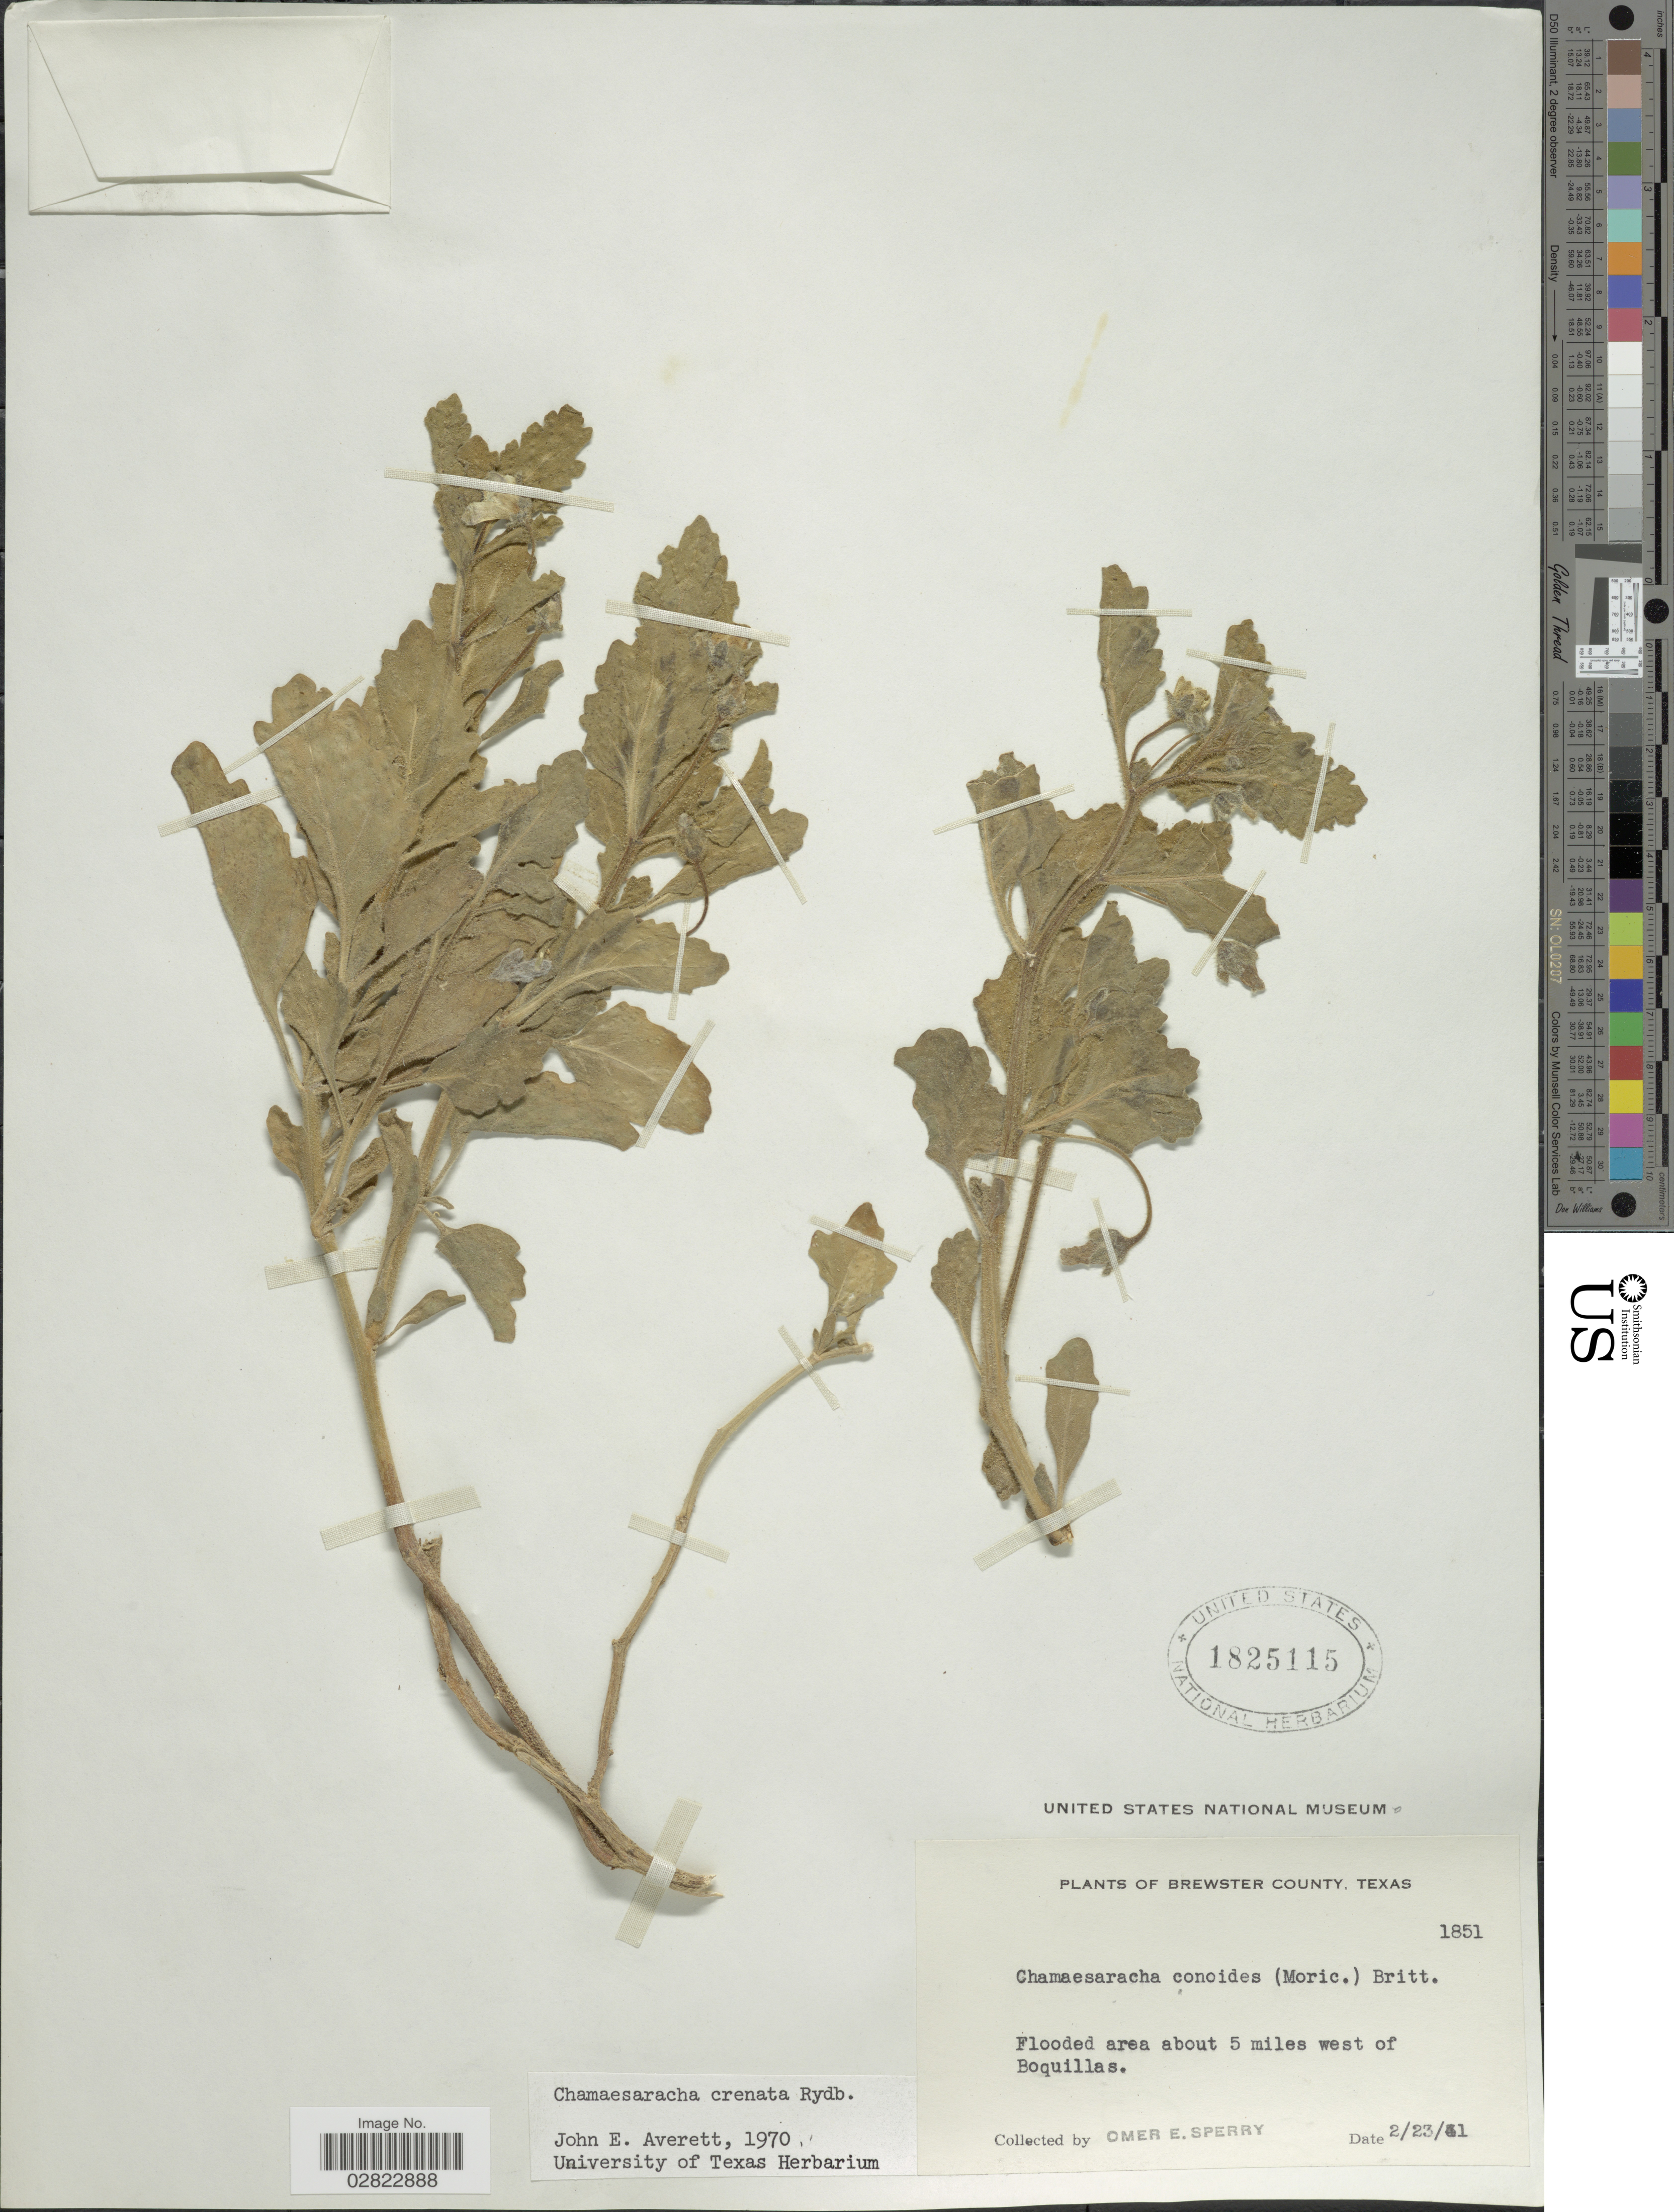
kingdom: Plantae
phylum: Tracheophyta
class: Magnoliopsida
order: Solanales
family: Solanaceae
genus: Chamaesaracha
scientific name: Chamaesaracha crenata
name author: Rydb.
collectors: O. E. Sperry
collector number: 1851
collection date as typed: Transcribed d/m/y: 23/2/31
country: United States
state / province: Texas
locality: Brewster County, Flooded area about 5 miles west of Boquillas.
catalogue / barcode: US 1825115